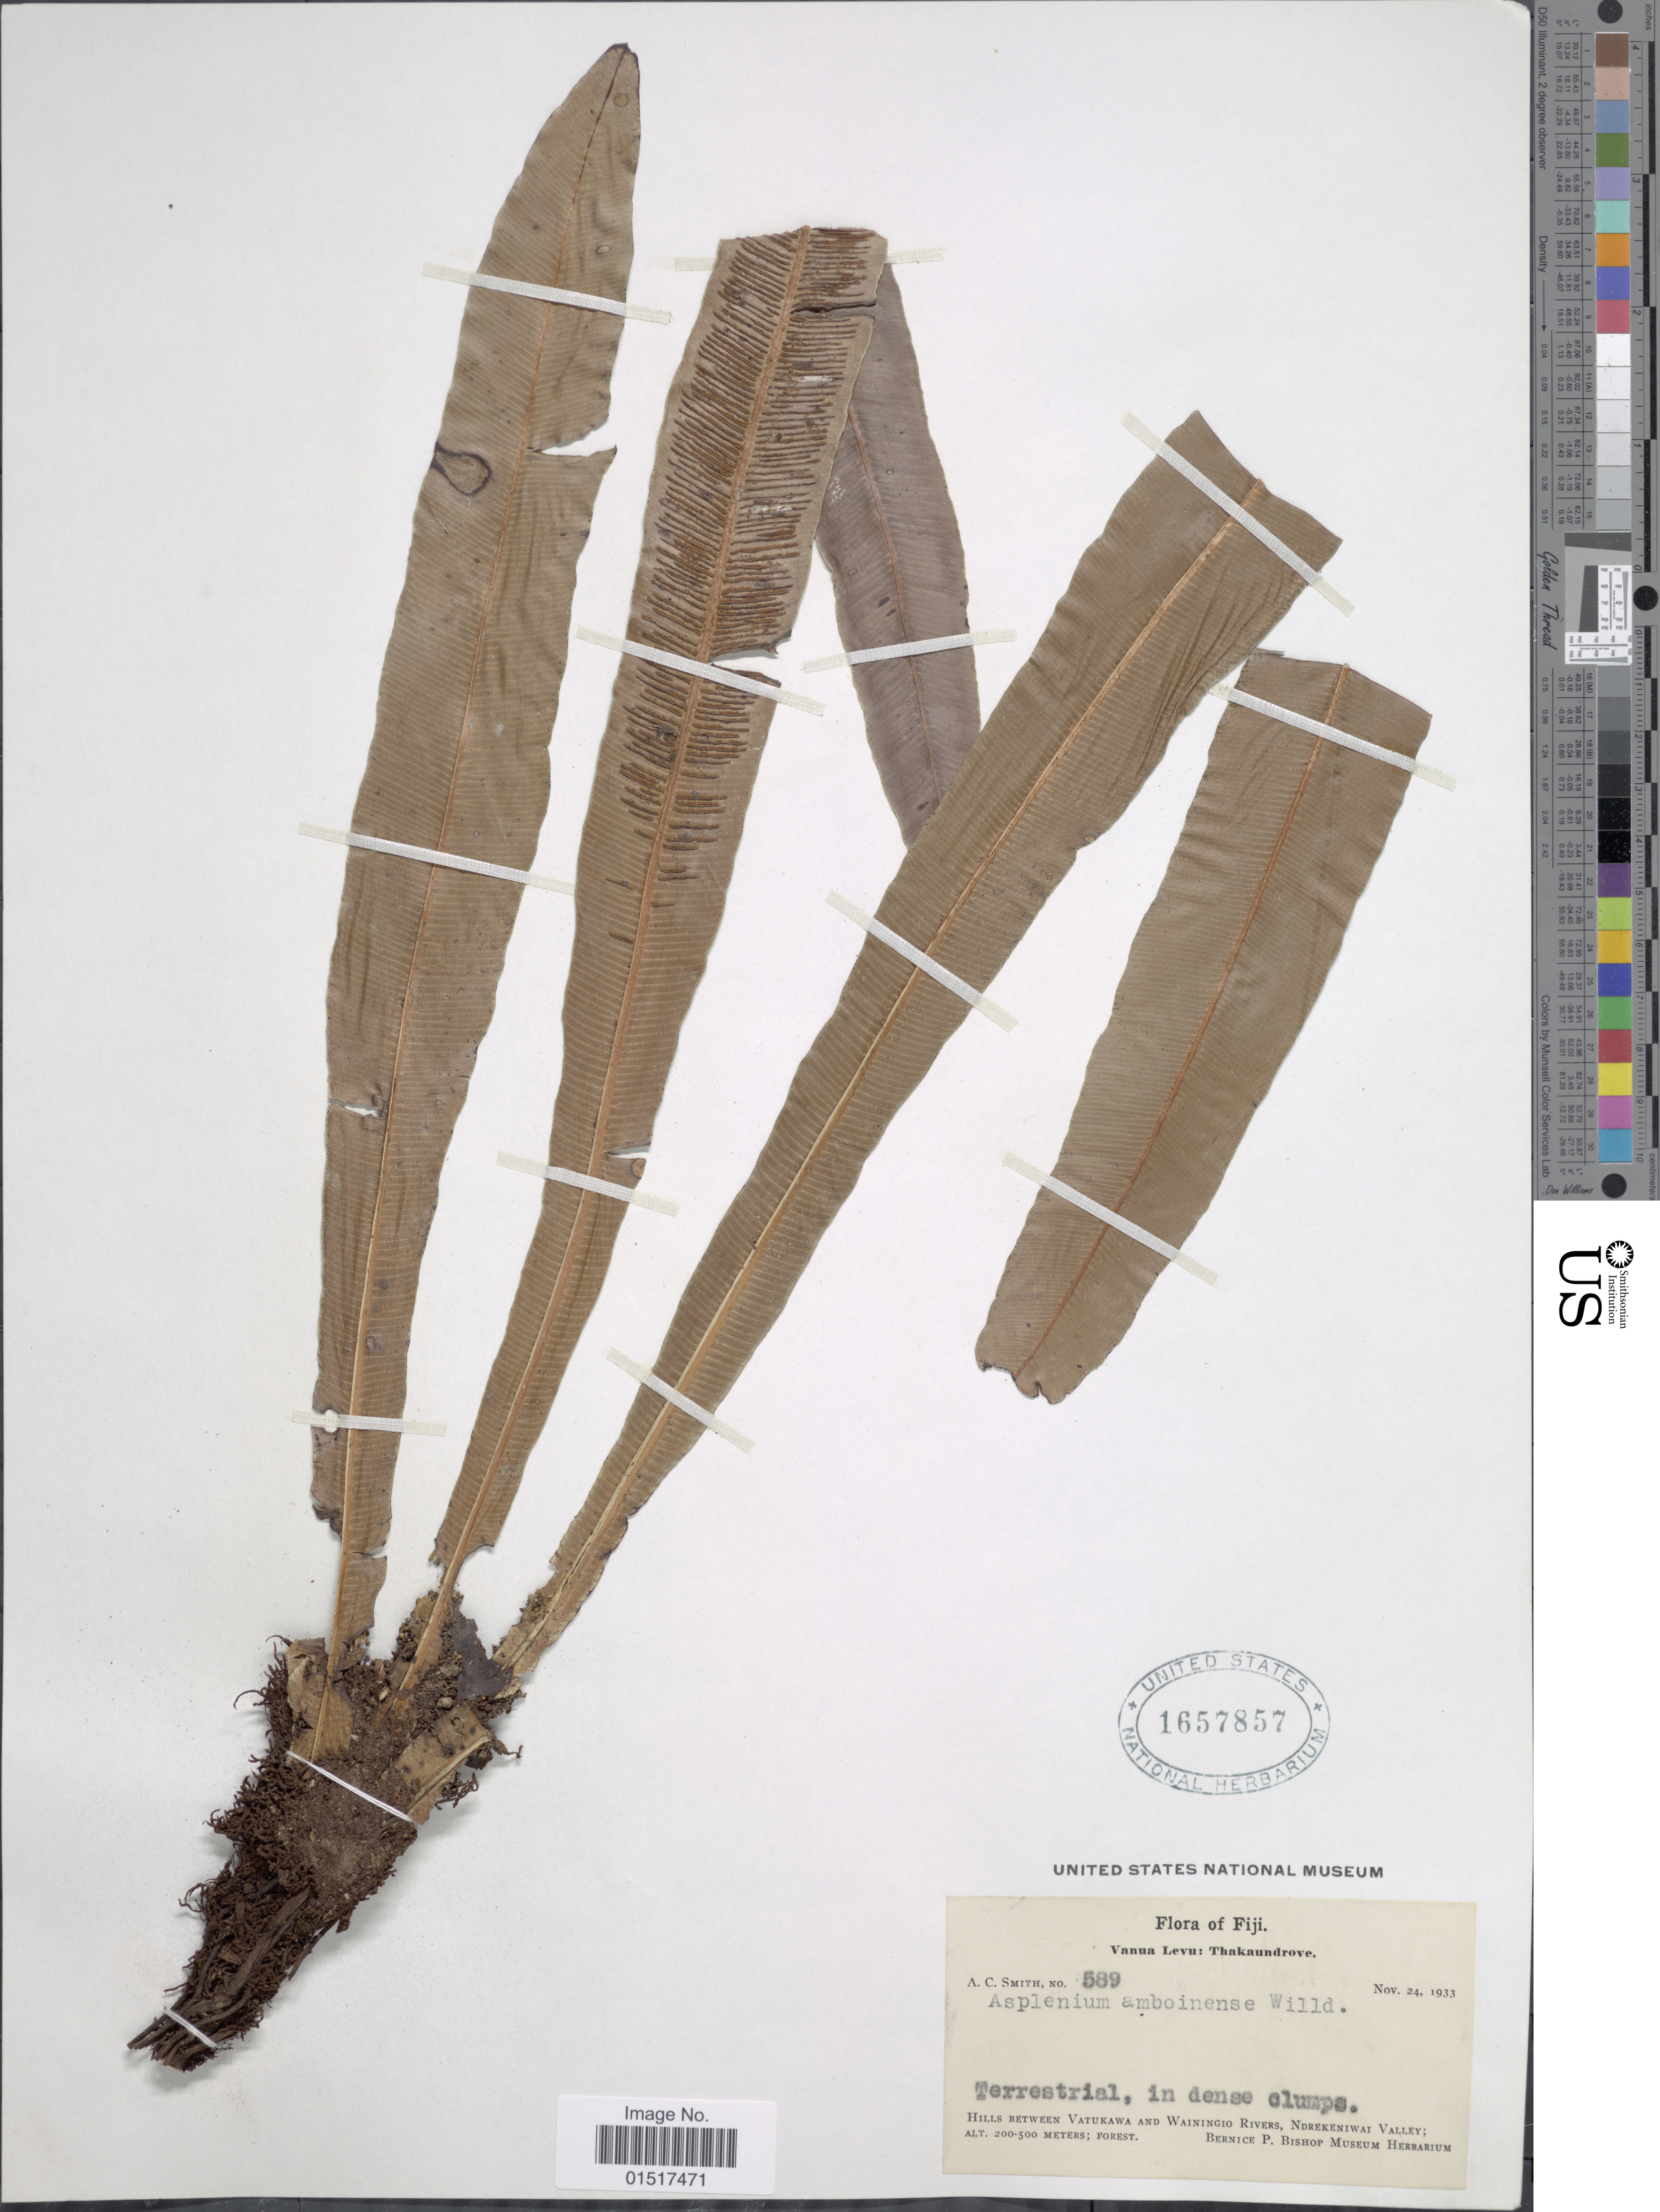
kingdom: Plantae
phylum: Tracheophyta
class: Polypodiopsida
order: Polypodiales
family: Aspleniaceae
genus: Asplenium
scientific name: Asplenium amboinense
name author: Willd.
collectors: A. C. Smith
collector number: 589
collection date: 1933-11-24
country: Fiji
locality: Vanua Levu: Thakaundrove. Hills between Vatukawa and Wainingio Rivers, Ndrekeniwai Valley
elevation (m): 200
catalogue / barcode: US 1657857